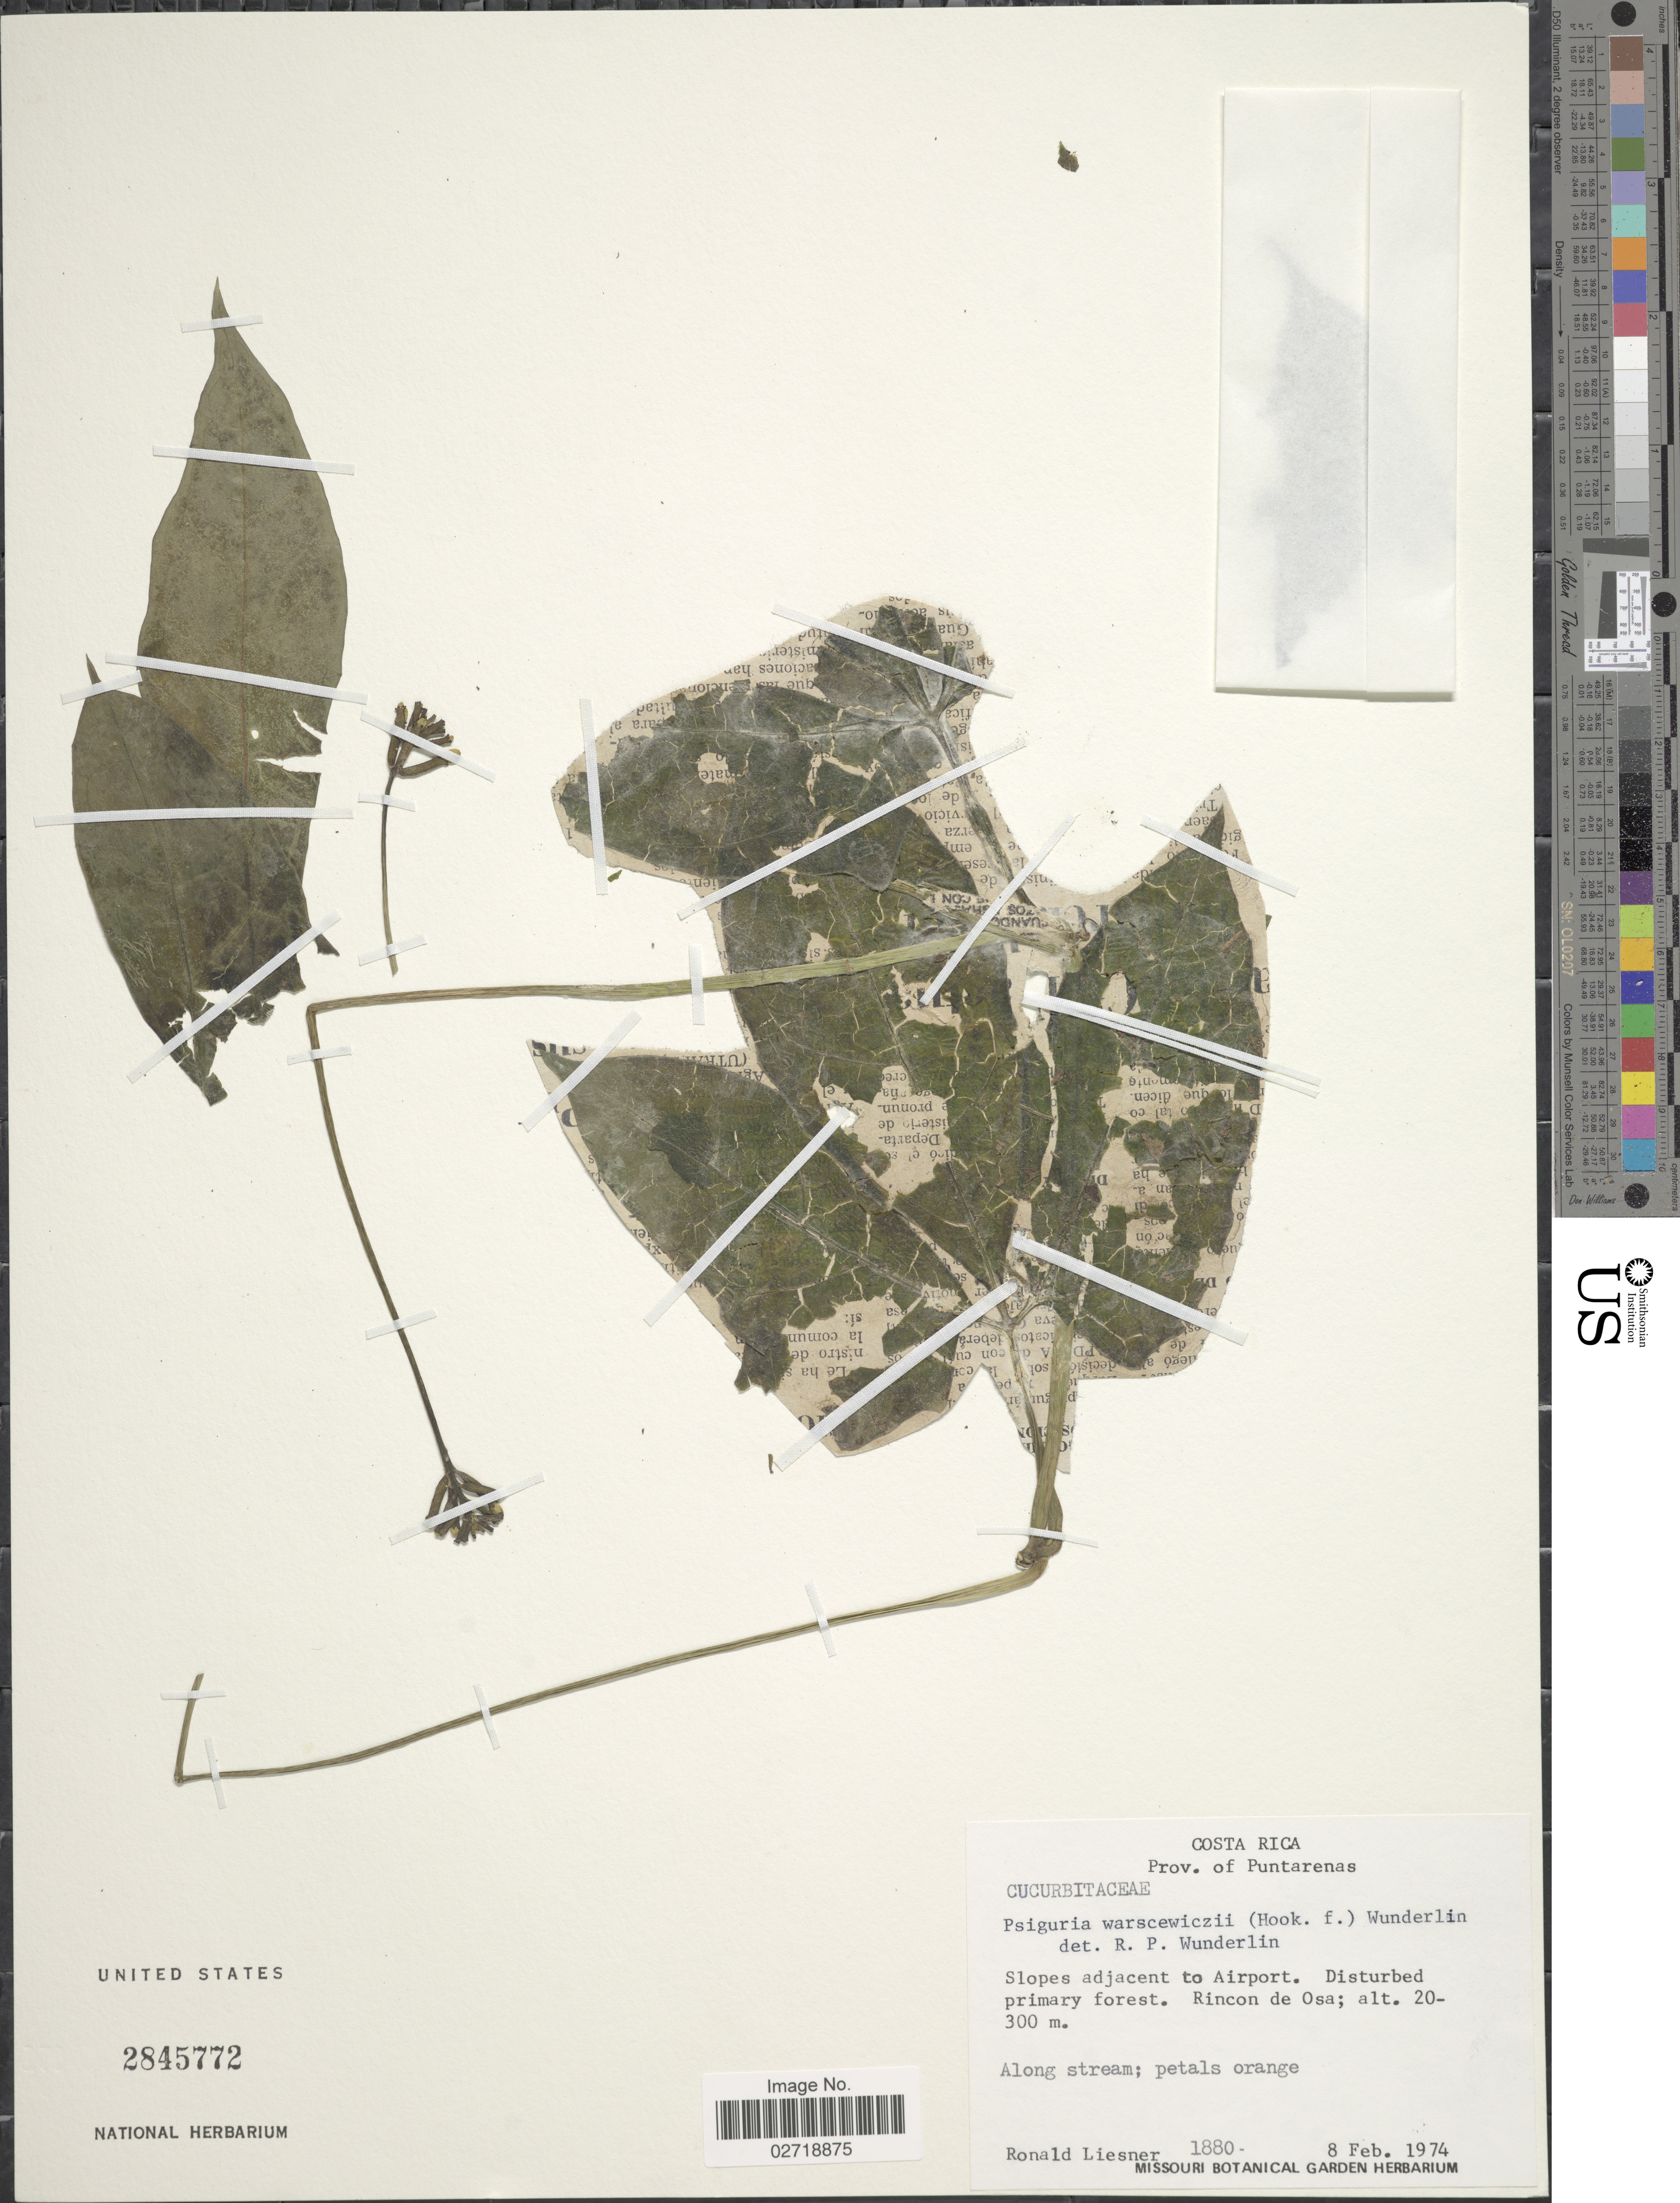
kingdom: Plantae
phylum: Tracheophyta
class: Magnoliopsida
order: Cucurbitales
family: Cucurbitaceae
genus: Psiguria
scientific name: Psiguria warscewiczii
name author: (Hook. f.) Wunderlin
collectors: R. L. Liesner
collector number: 1880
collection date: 1974-02-08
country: Costa Rica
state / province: Puntarenas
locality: Slopes adjacent to Airport. Rincon de Osa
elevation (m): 20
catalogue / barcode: US 2845772